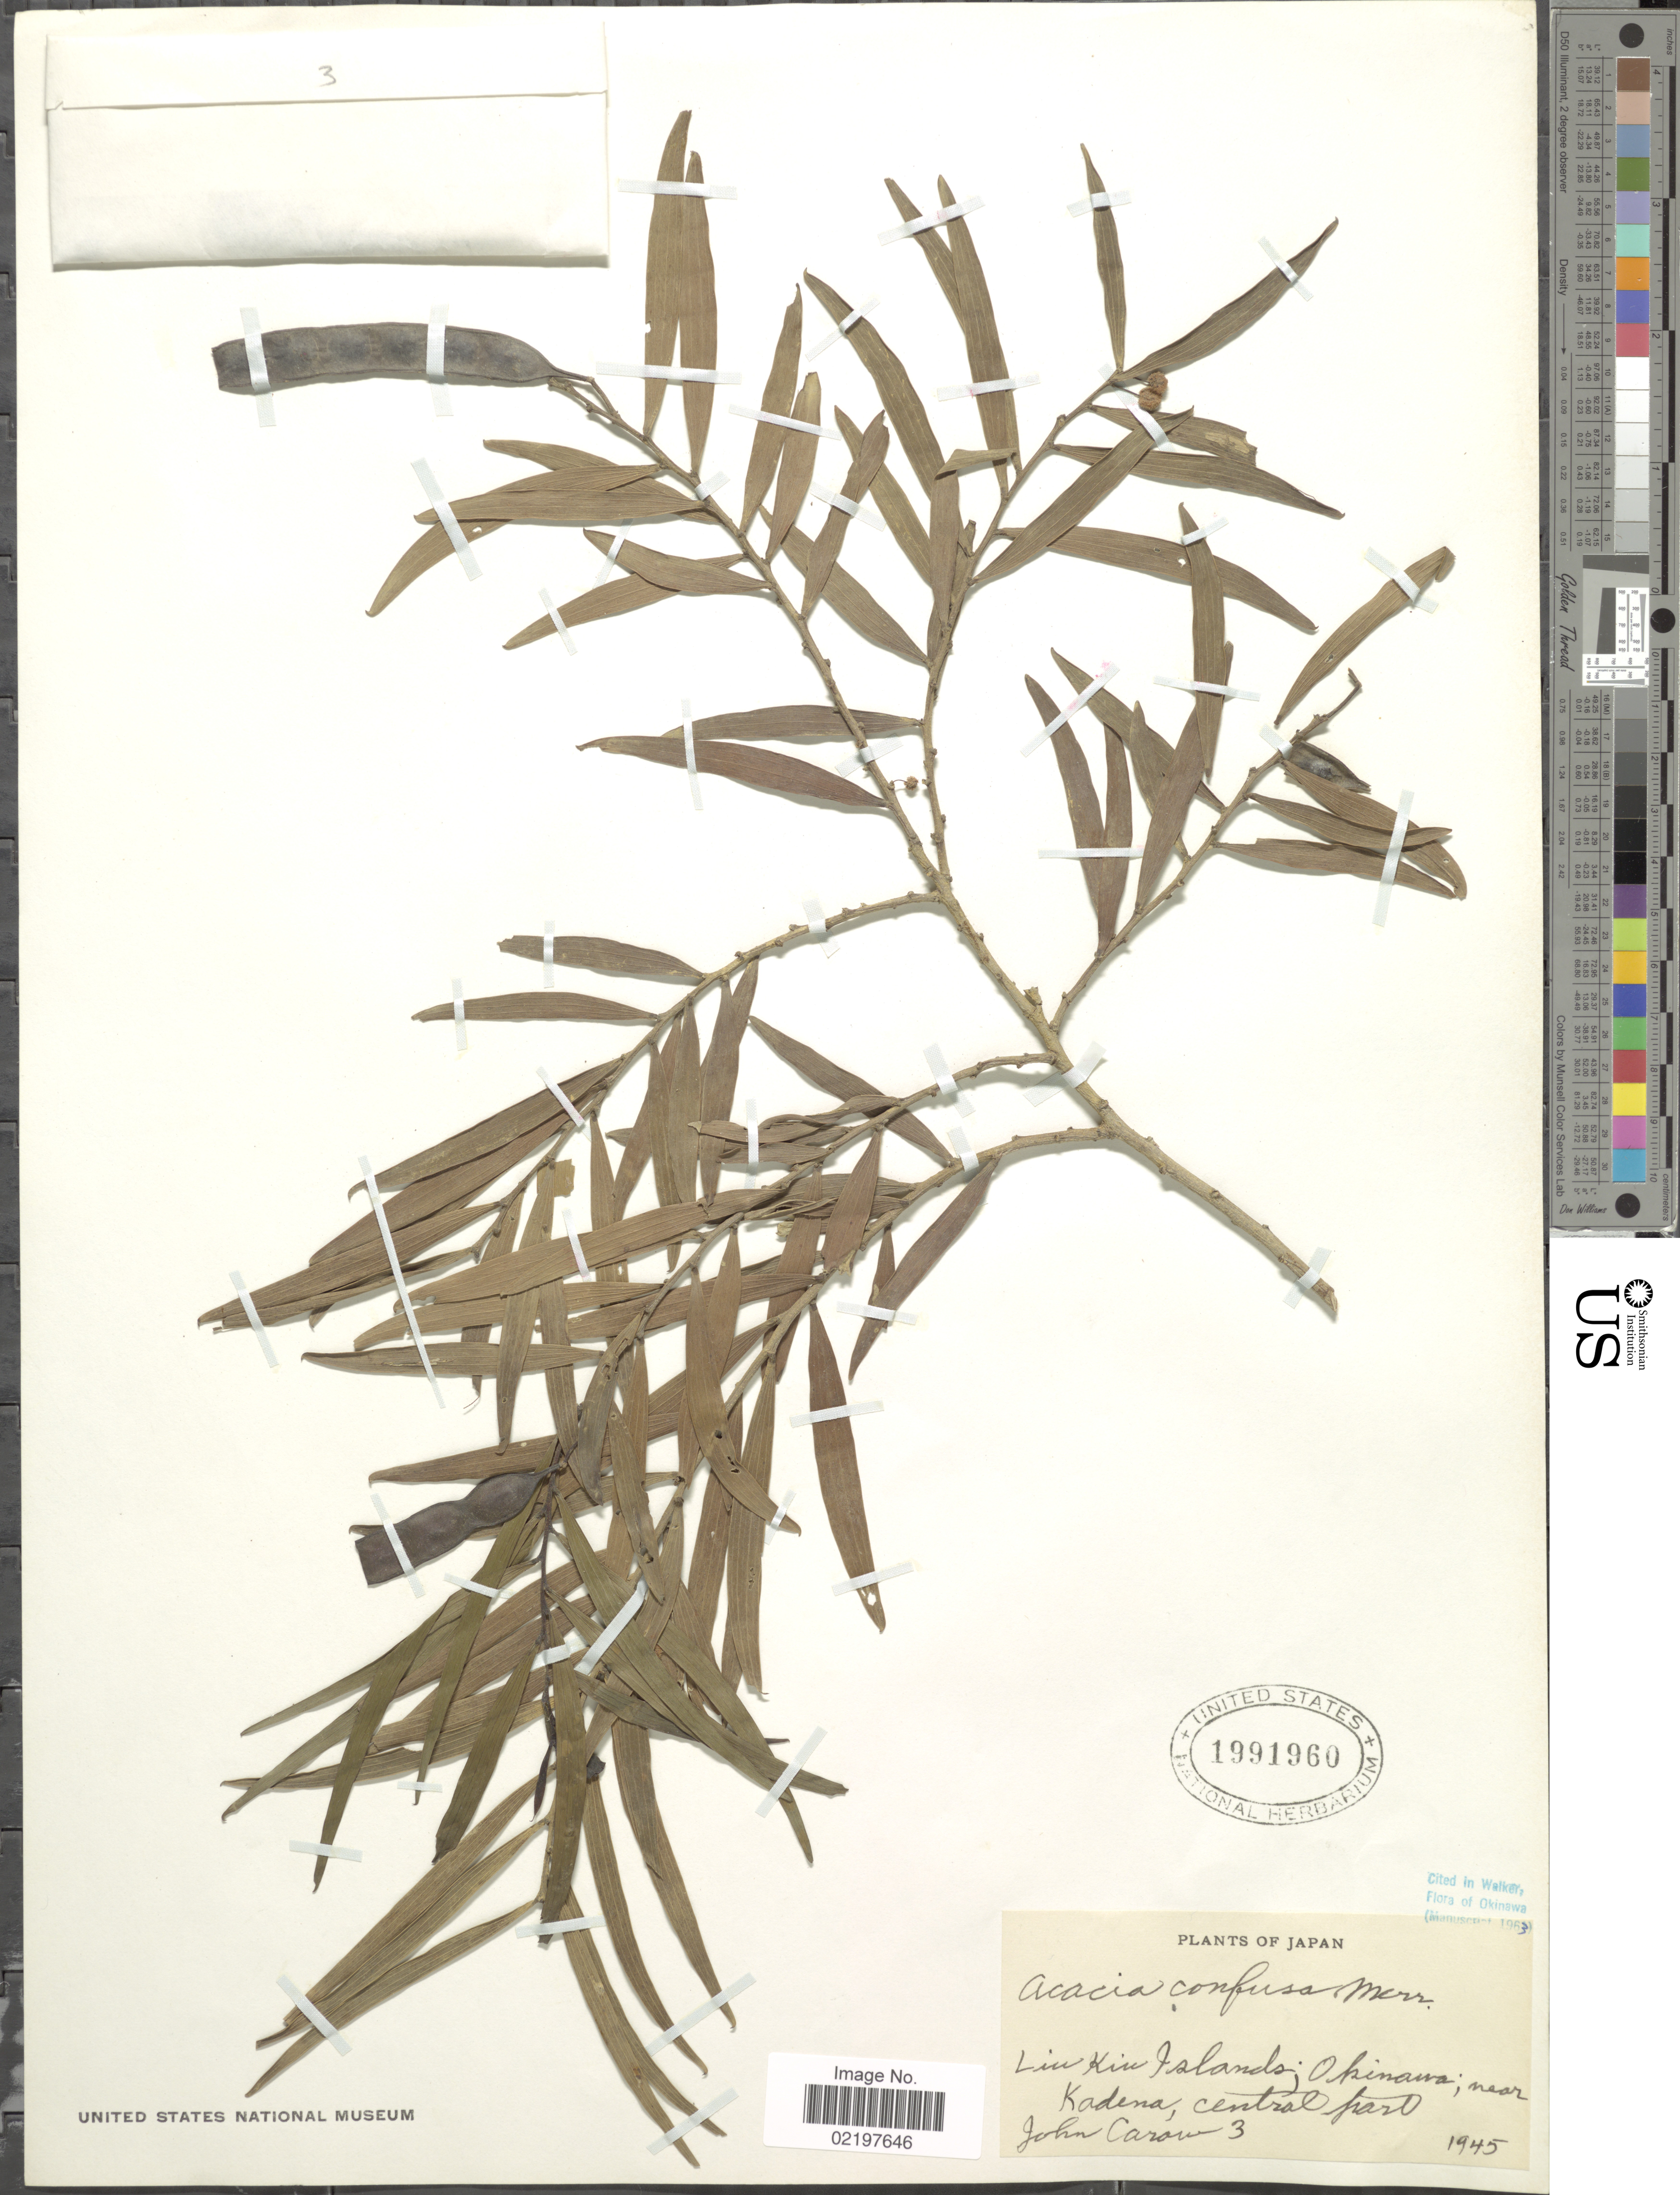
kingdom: Plantae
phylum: Tracheophyta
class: Magnoliopsida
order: Fabales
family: Fabaceae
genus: Acacia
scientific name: Acacia confusa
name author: Merr.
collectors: J. Carow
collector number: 3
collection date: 1945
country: Japan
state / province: Okinawa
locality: Liu Kin Islands, Okinawa, near Kadema, central part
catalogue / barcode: US 1991960